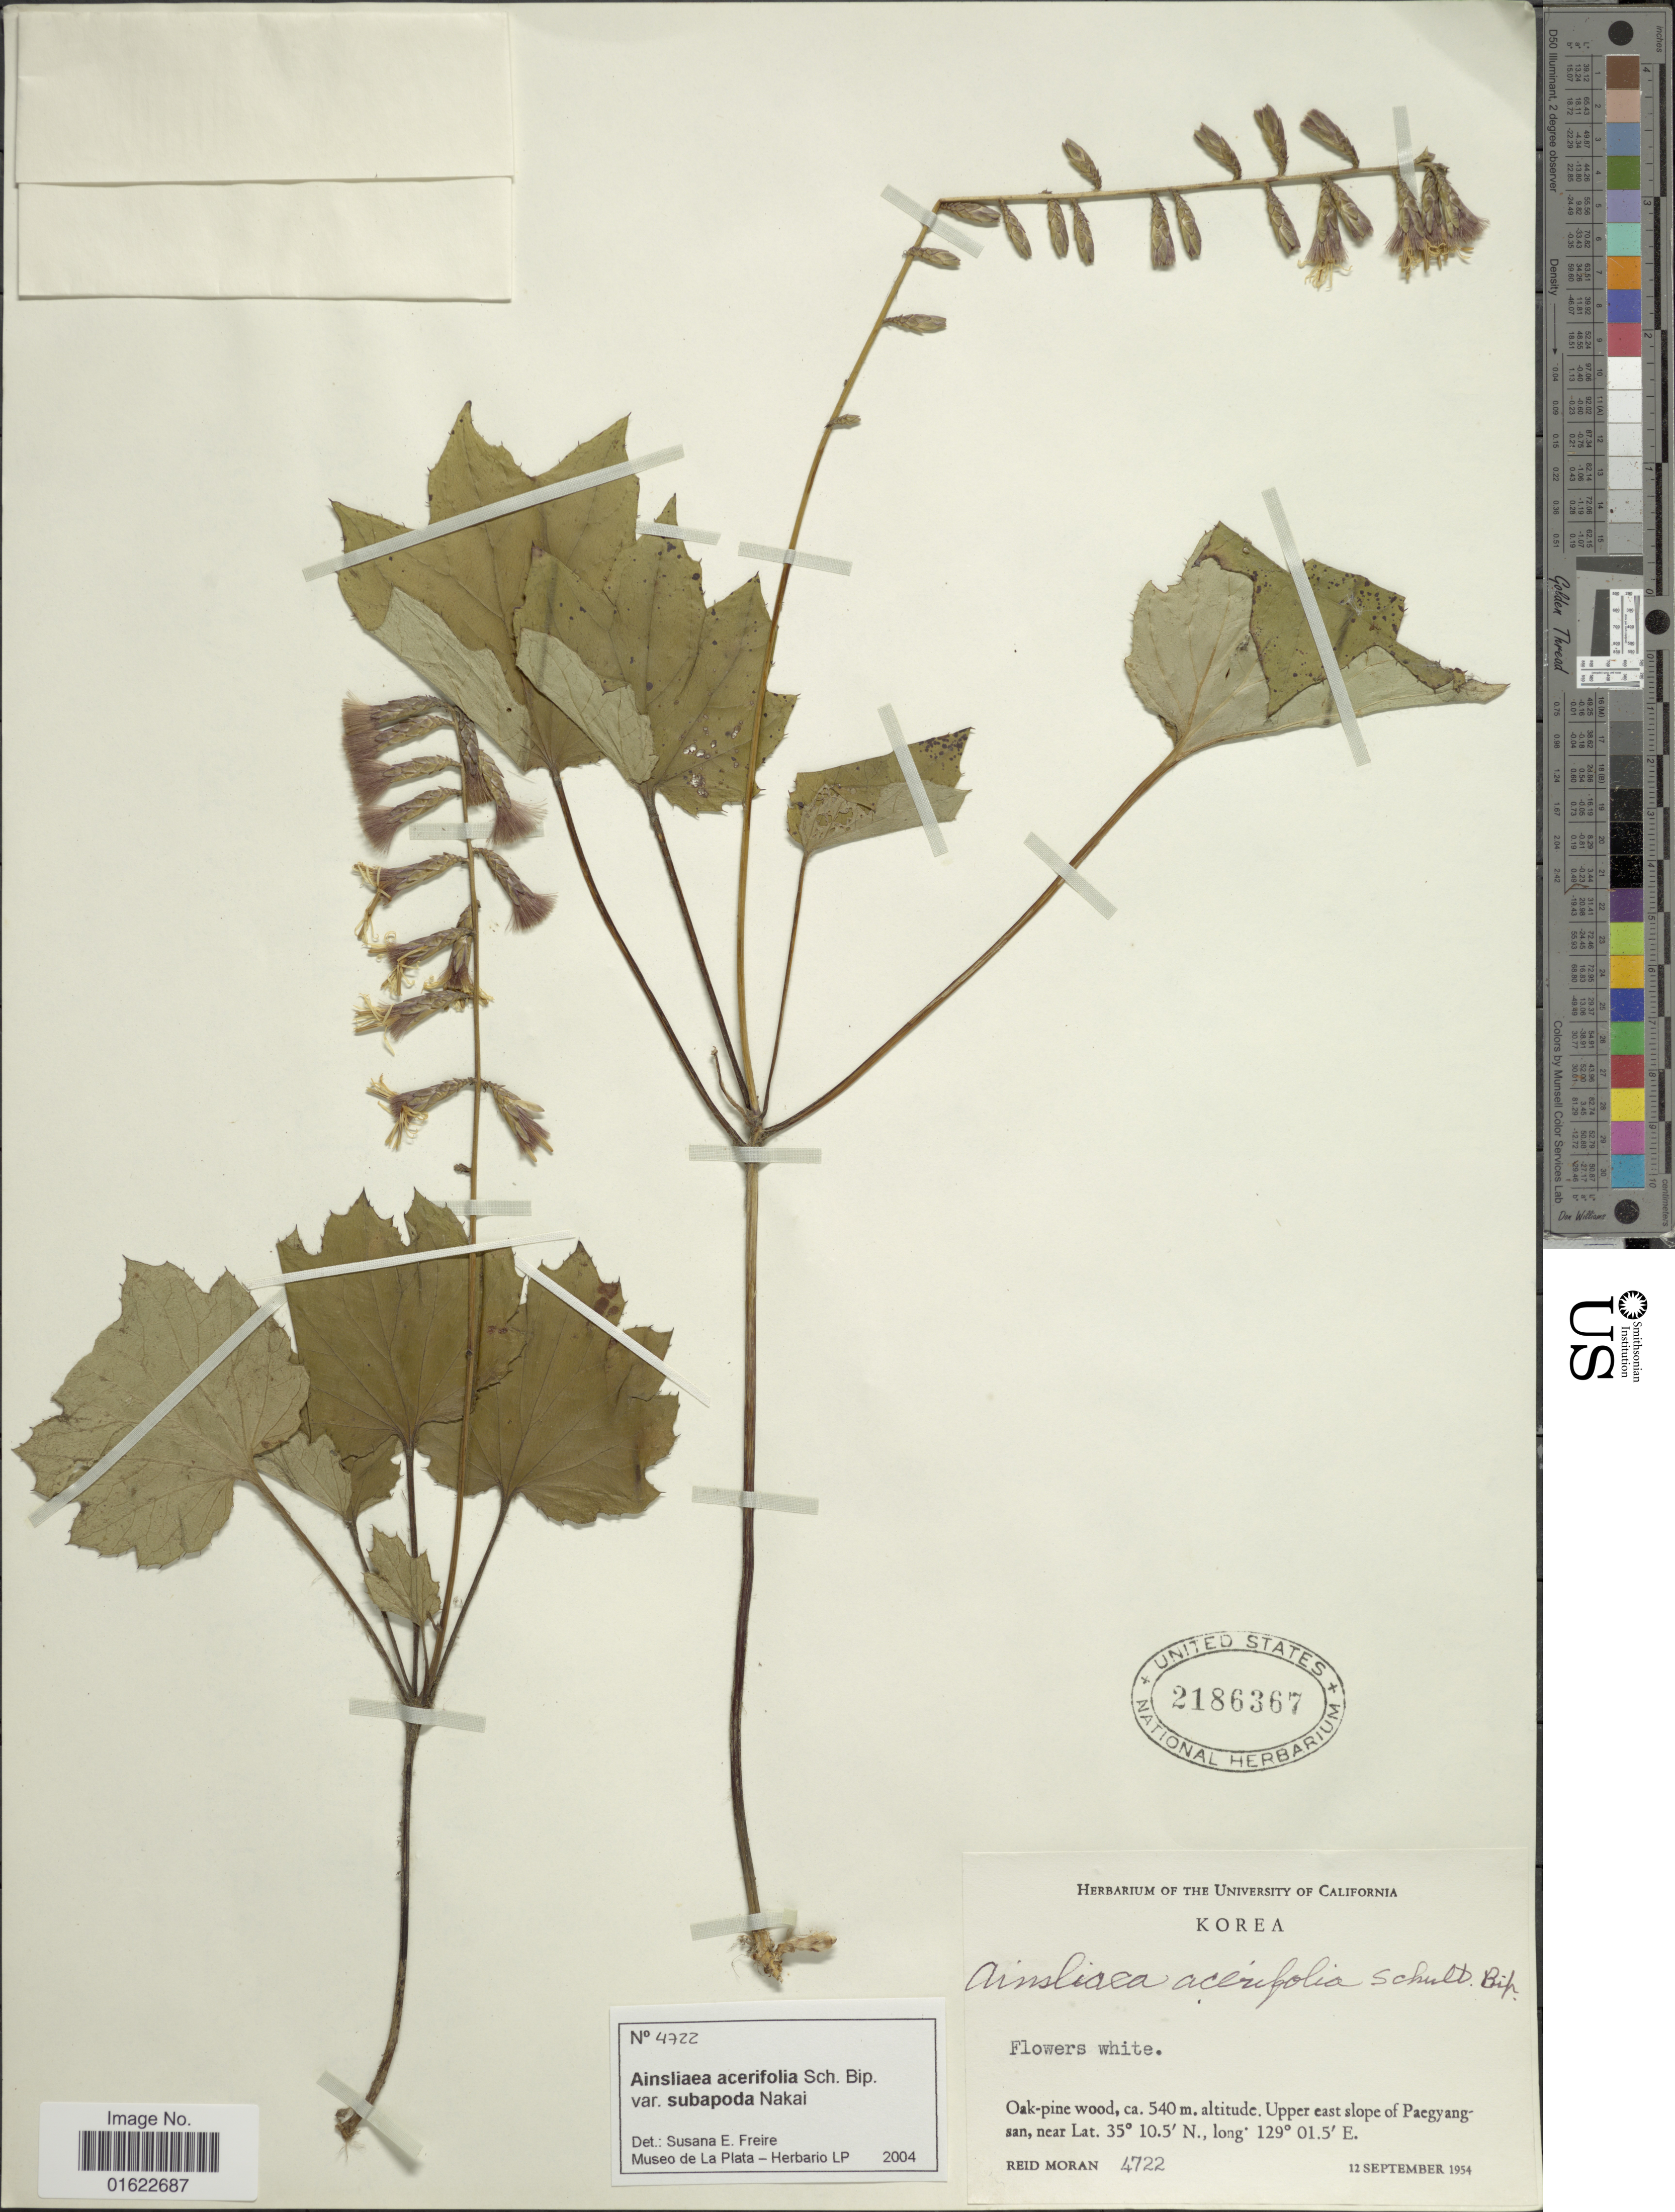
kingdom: Plantae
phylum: Tracheophyta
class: Magnoliopsida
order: Asterales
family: Asteraceae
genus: Ainsliaea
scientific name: Ainsliaea acerifolia var. subapoda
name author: Nakai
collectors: R. V. Moran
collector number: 4722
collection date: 1954-09-12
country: South Korea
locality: Upper east slope of Paegyangsan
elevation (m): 540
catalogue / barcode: US 2186367